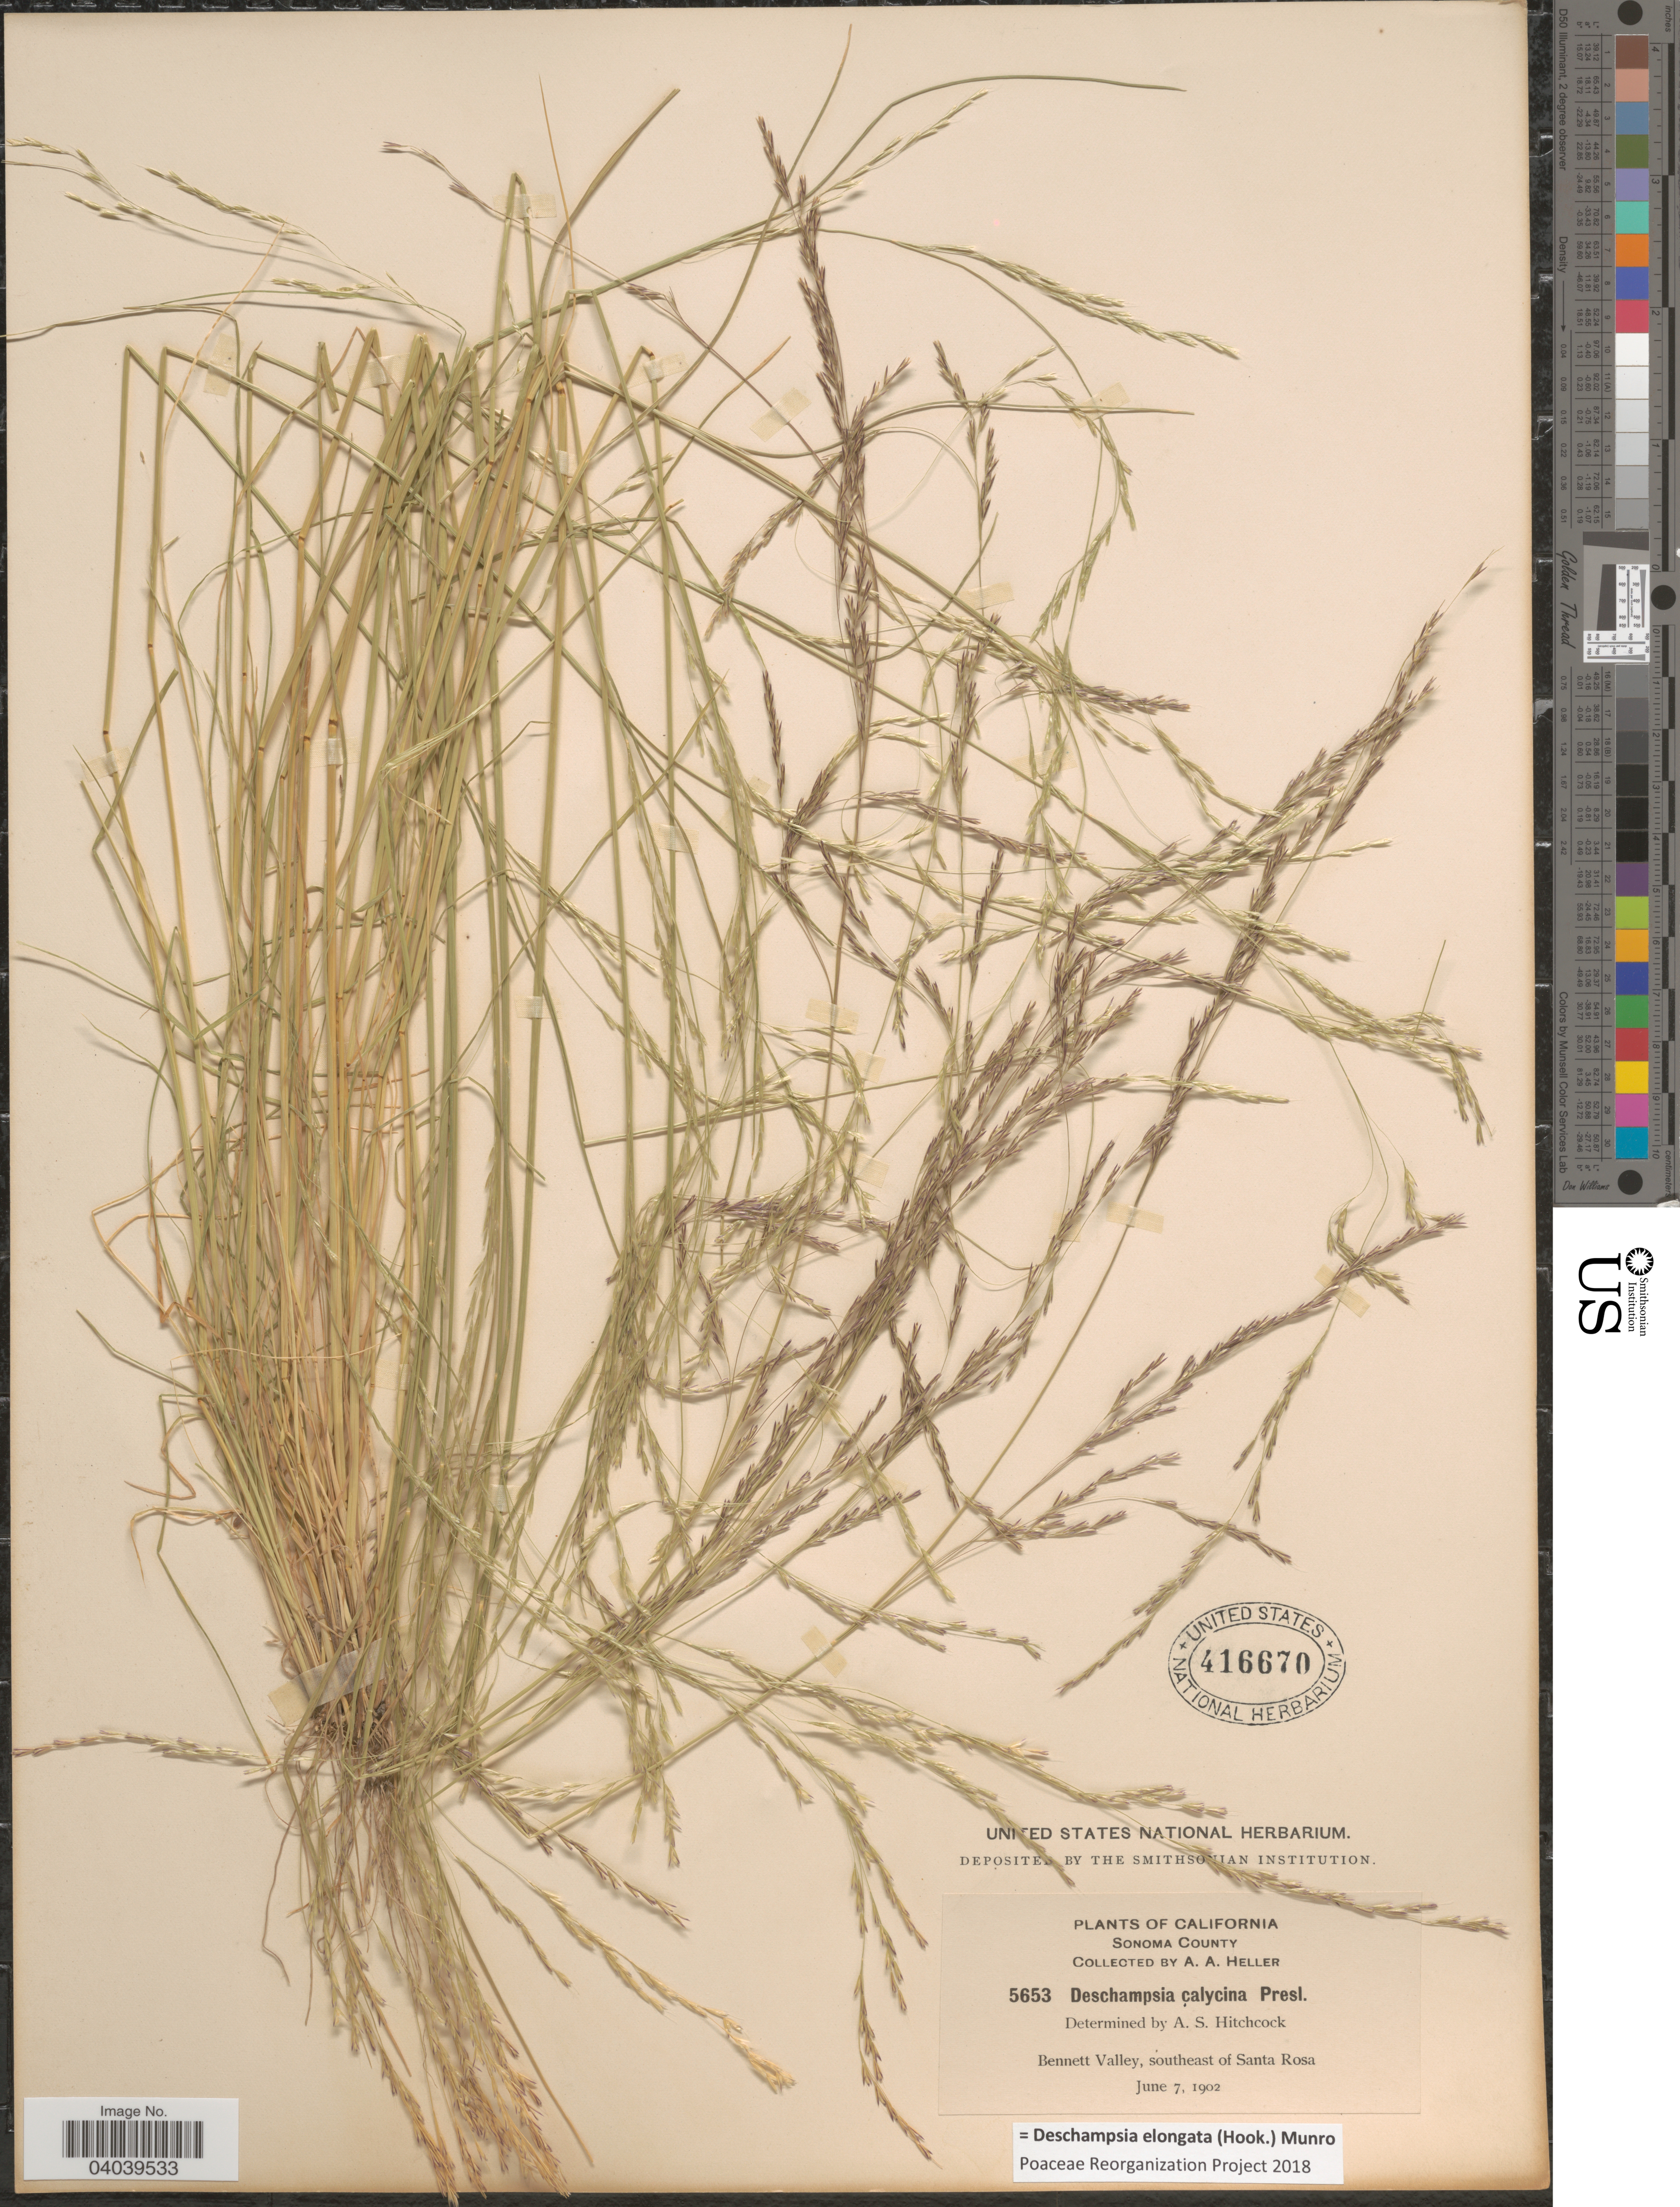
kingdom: Plantae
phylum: Tracheophyta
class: Liliopsida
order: Poales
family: Poaceae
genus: Deschampsia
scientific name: Deschampsia elongata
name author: (Hook.) Munro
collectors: A. A. Heller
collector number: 5653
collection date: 1902-06-07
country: United States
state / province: California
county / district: Sonoma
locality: Sonoma County. Bennett Valley, southeast of Santa Rosa.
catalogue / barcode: US 416670